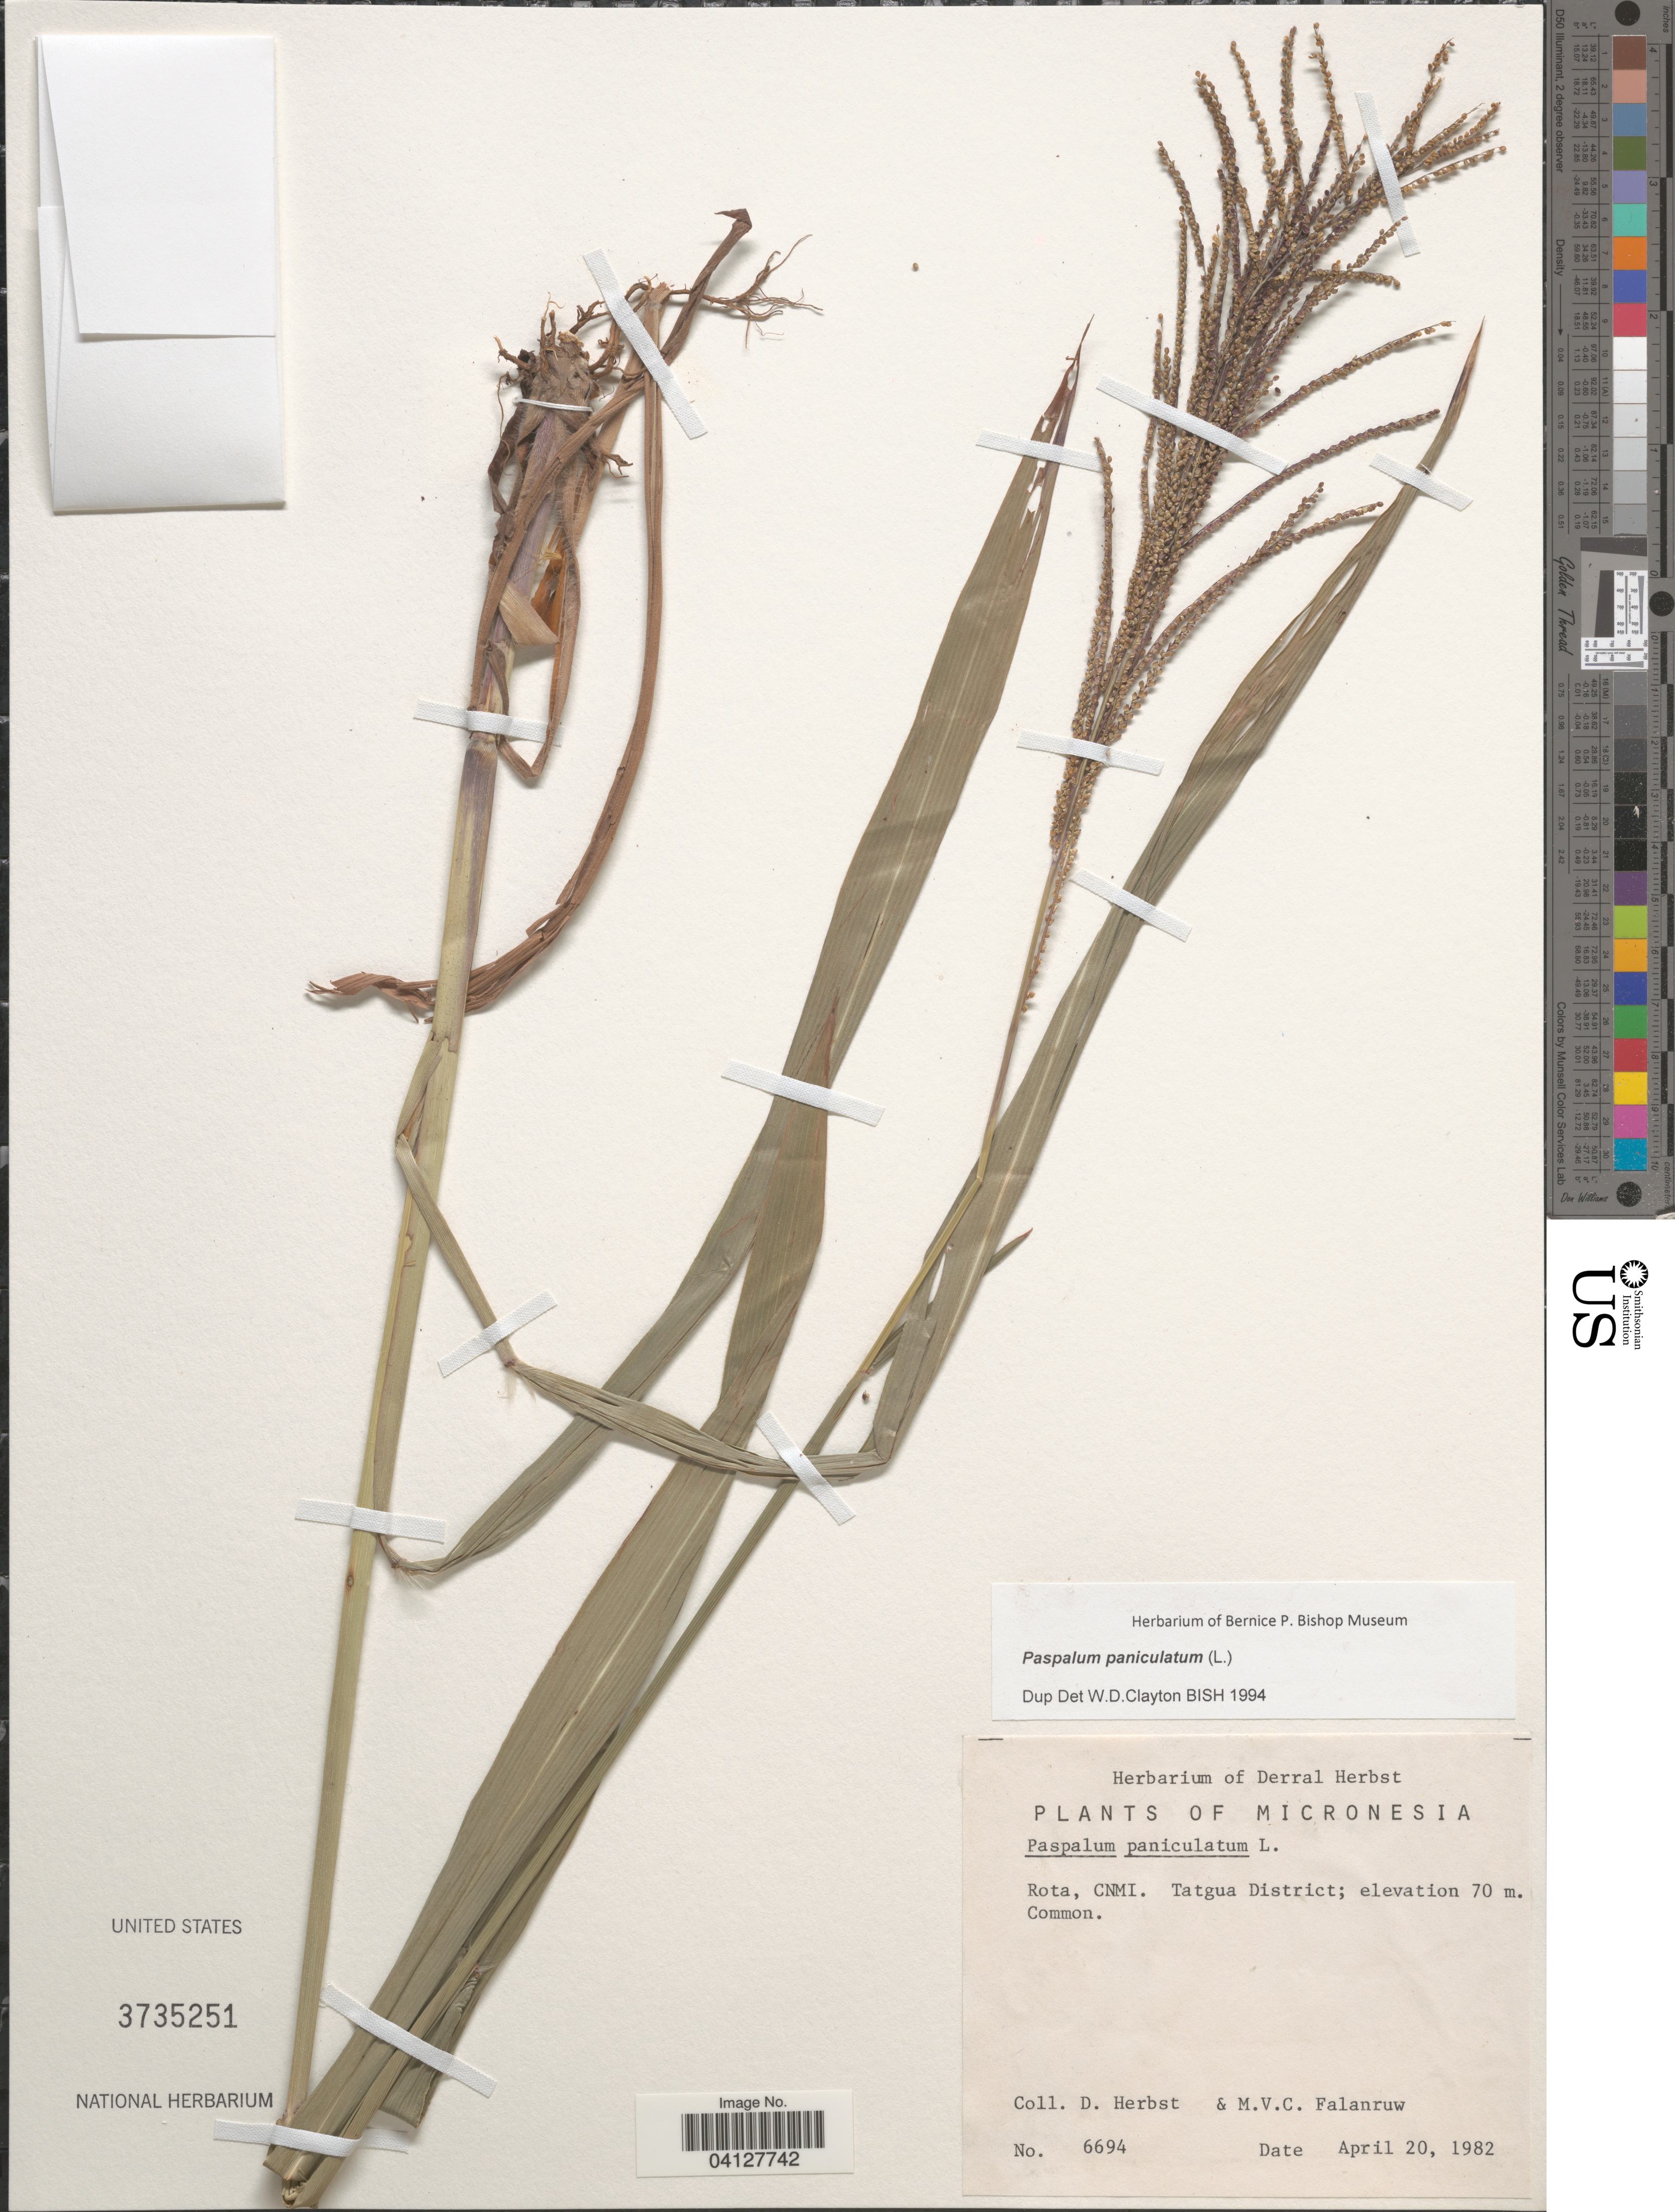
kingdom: Plantae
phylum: Tracheophyta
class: Liliopsida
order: Poales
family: Poaceae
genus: Paspalum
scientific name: Paspalum paniculatum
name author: L.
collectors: D. R. Herbst & M. V. Falanruw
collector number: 6694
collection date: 1982-04-20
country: Northern Mariana Islands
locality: Micronesia. Rota, CNMI. Tatgua District.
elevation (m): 70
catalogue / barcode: US 3735251